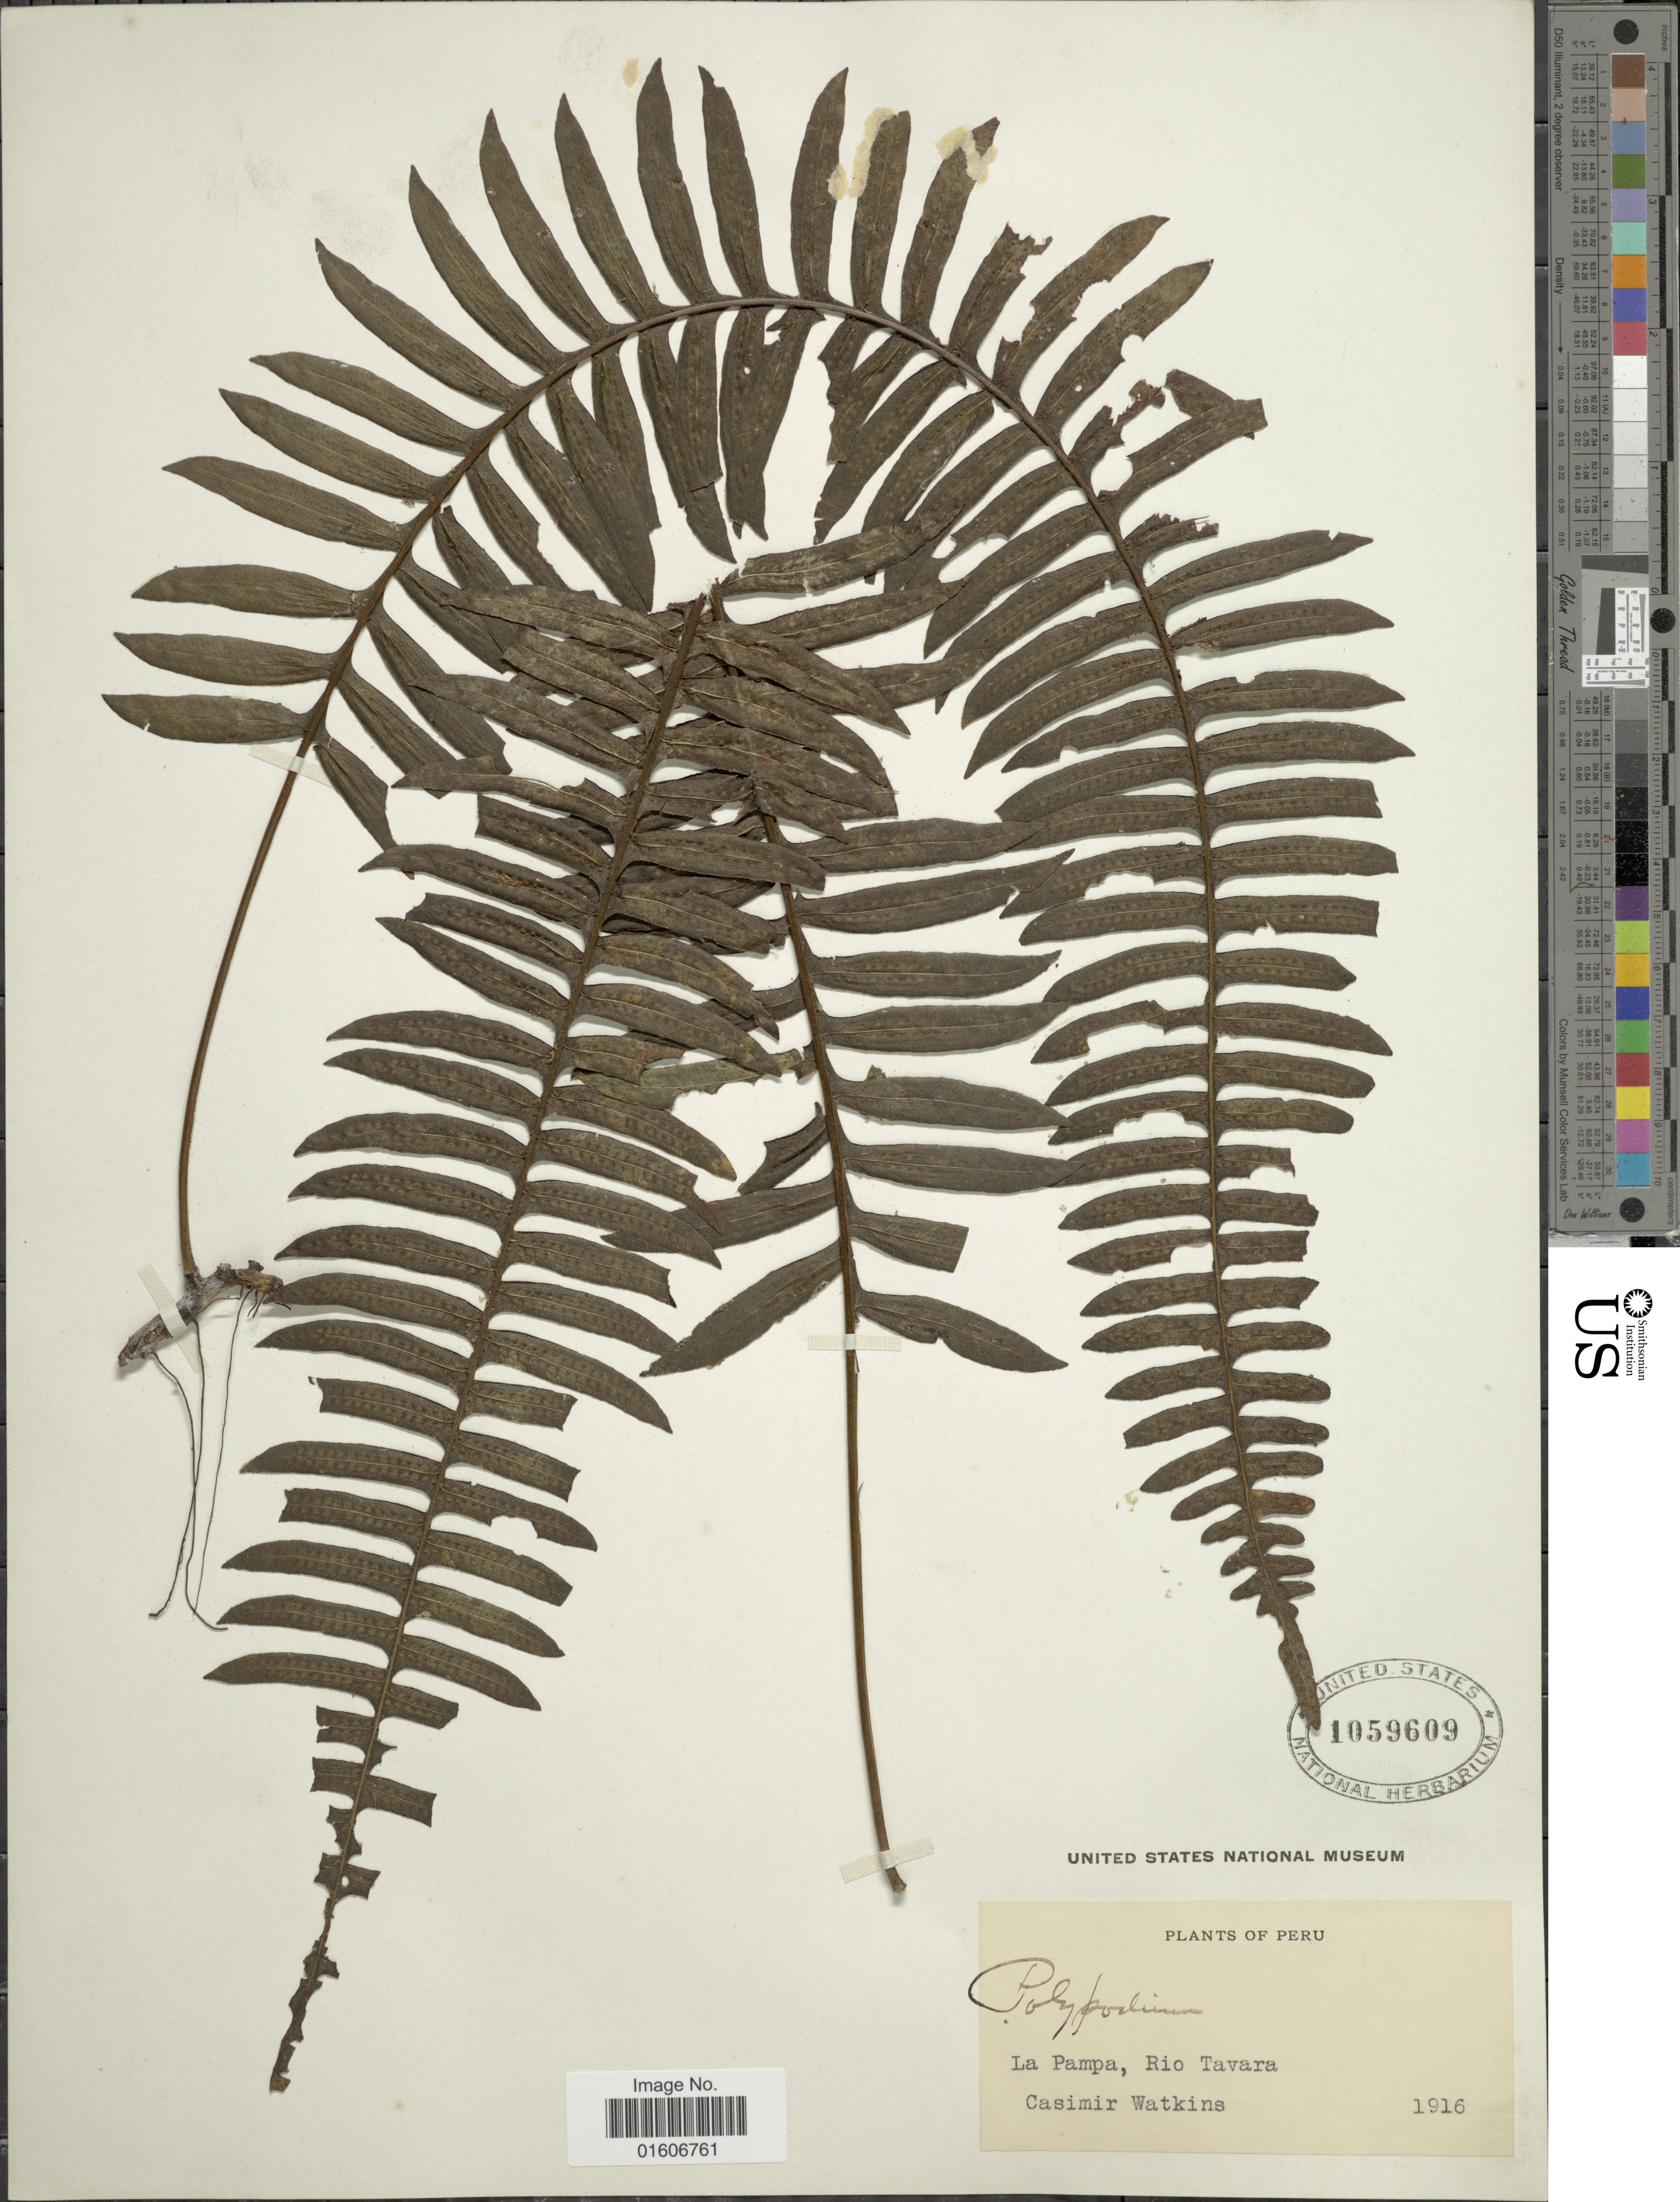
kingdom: Plantae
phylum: Tracheophyta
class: Polypodiopsida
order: Polypodiales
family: Polypodiaceae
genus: Serpocaulon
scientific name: Serpocaulon loriceum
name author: (L.) A.R. Sm.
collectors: C. Watkins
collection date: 1916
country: Peru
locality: La Pampa, Rio Tavara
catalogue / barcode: US 1059609